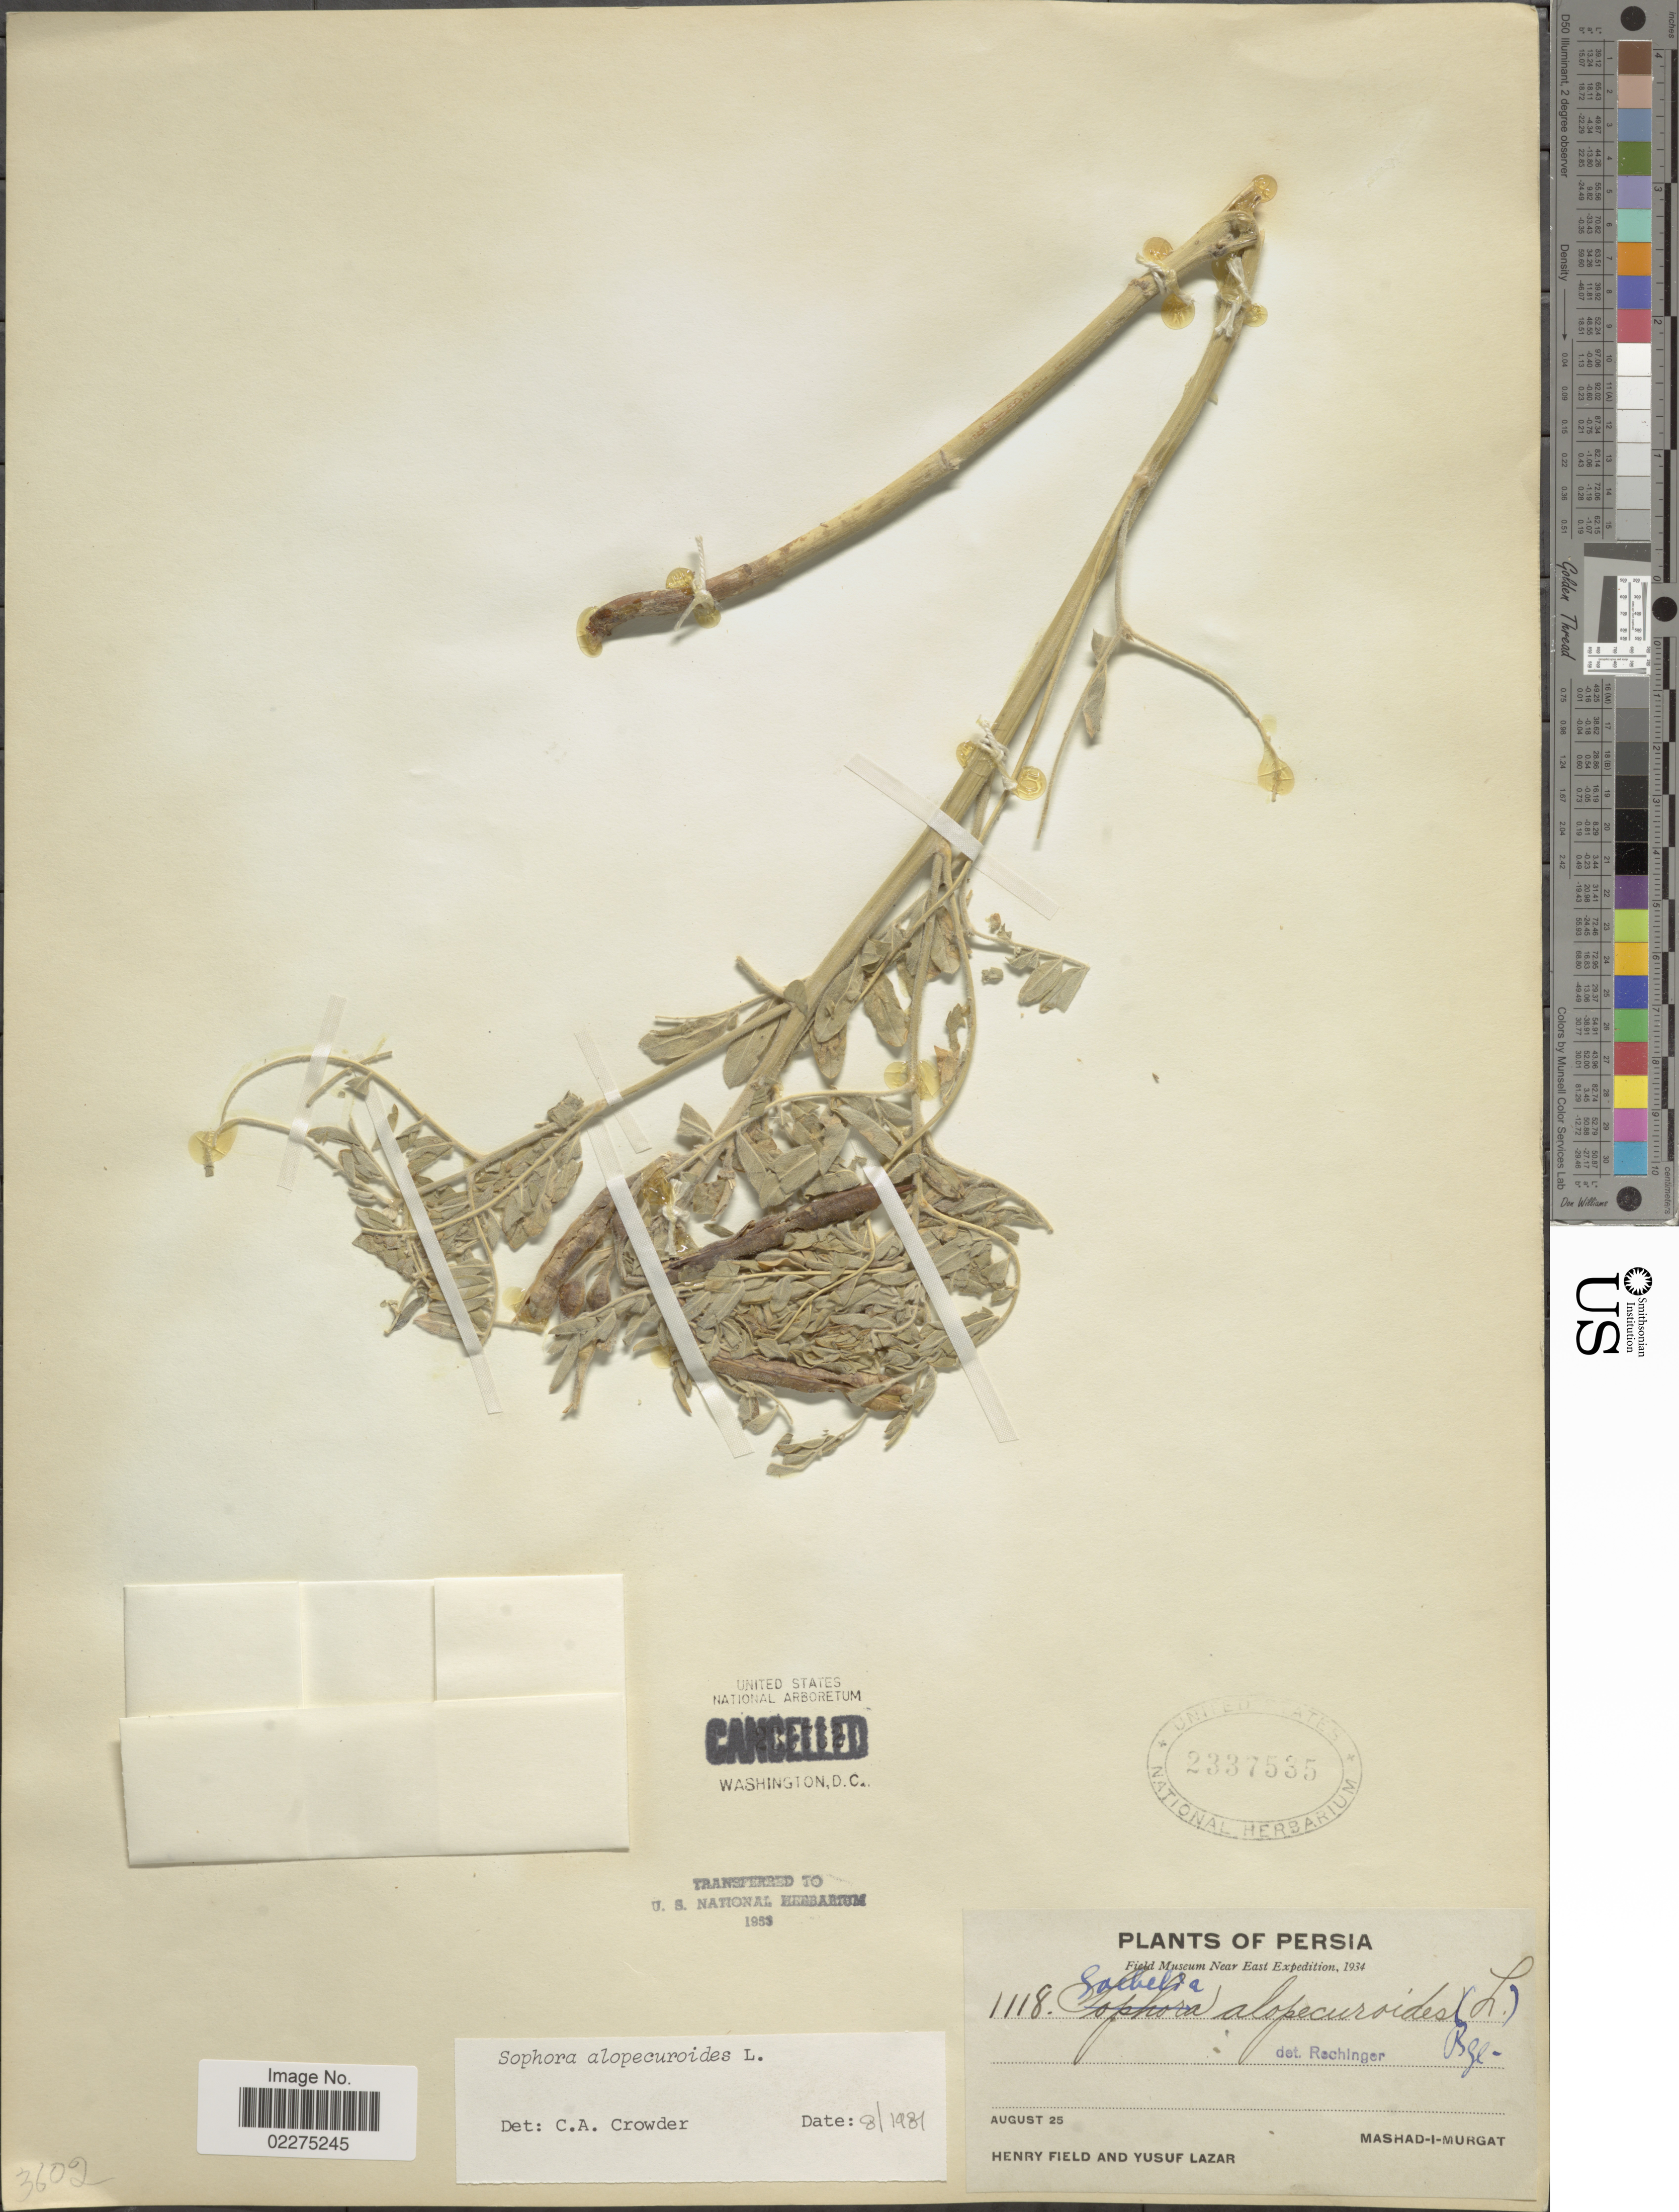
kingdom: Plantae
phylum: Tracheophyta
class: Magnoliopsida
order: Fabales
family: Fabaceae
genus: Sophora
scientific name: Sophora alopecuroides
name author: L.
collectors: H. Field & Y. Lazar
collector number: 1118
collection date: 1934-08-25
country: Iran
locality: Mashad-I-Murgat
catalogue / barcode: US 2337535